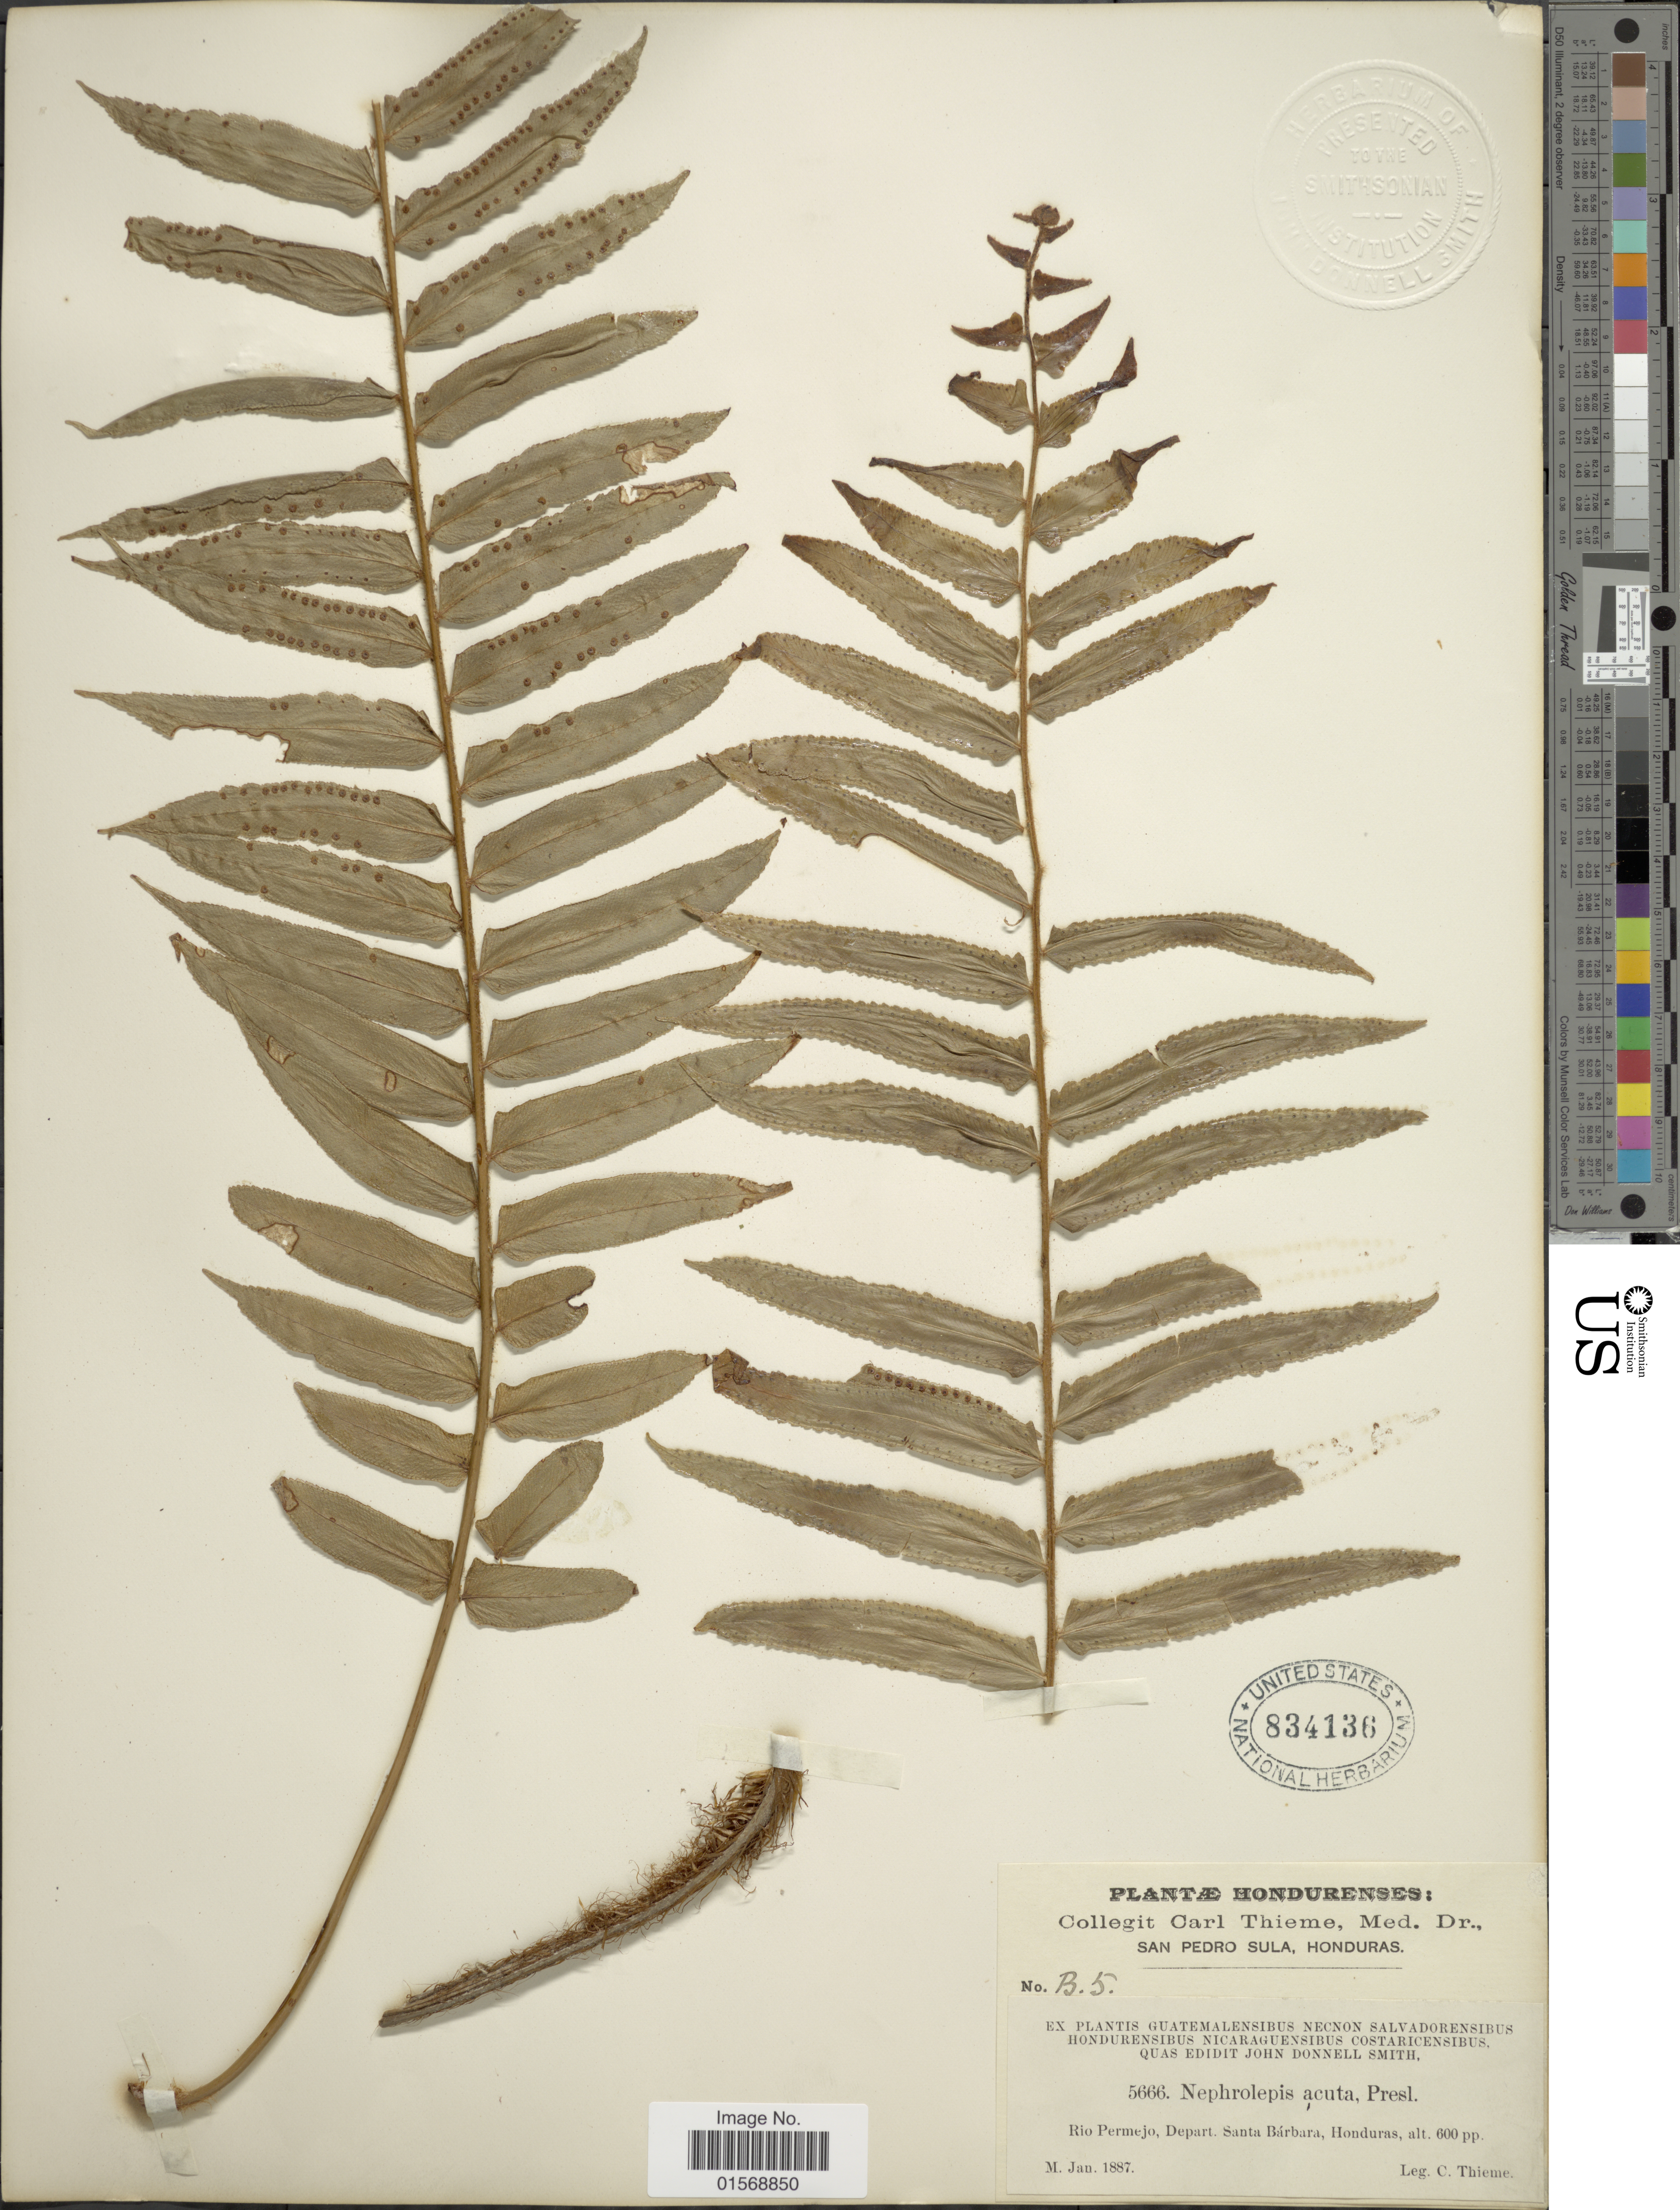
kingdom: Plantae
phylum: Tracheophyta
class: Polypodiopsida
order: Polypodiales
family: Nephrolepidaceae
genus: Nephrolepis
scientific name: Nephrolepis biserrata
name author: (Sw.) Schott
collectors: C. Thieme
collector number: B5/5666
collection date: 1887-01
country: Honduras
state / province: Santa Bárbara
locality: Hondurenses, Rio Permejo, Depart. Santa Barbara, Honduras. San Pedro Sula.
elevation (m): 183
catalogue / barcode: US 834136